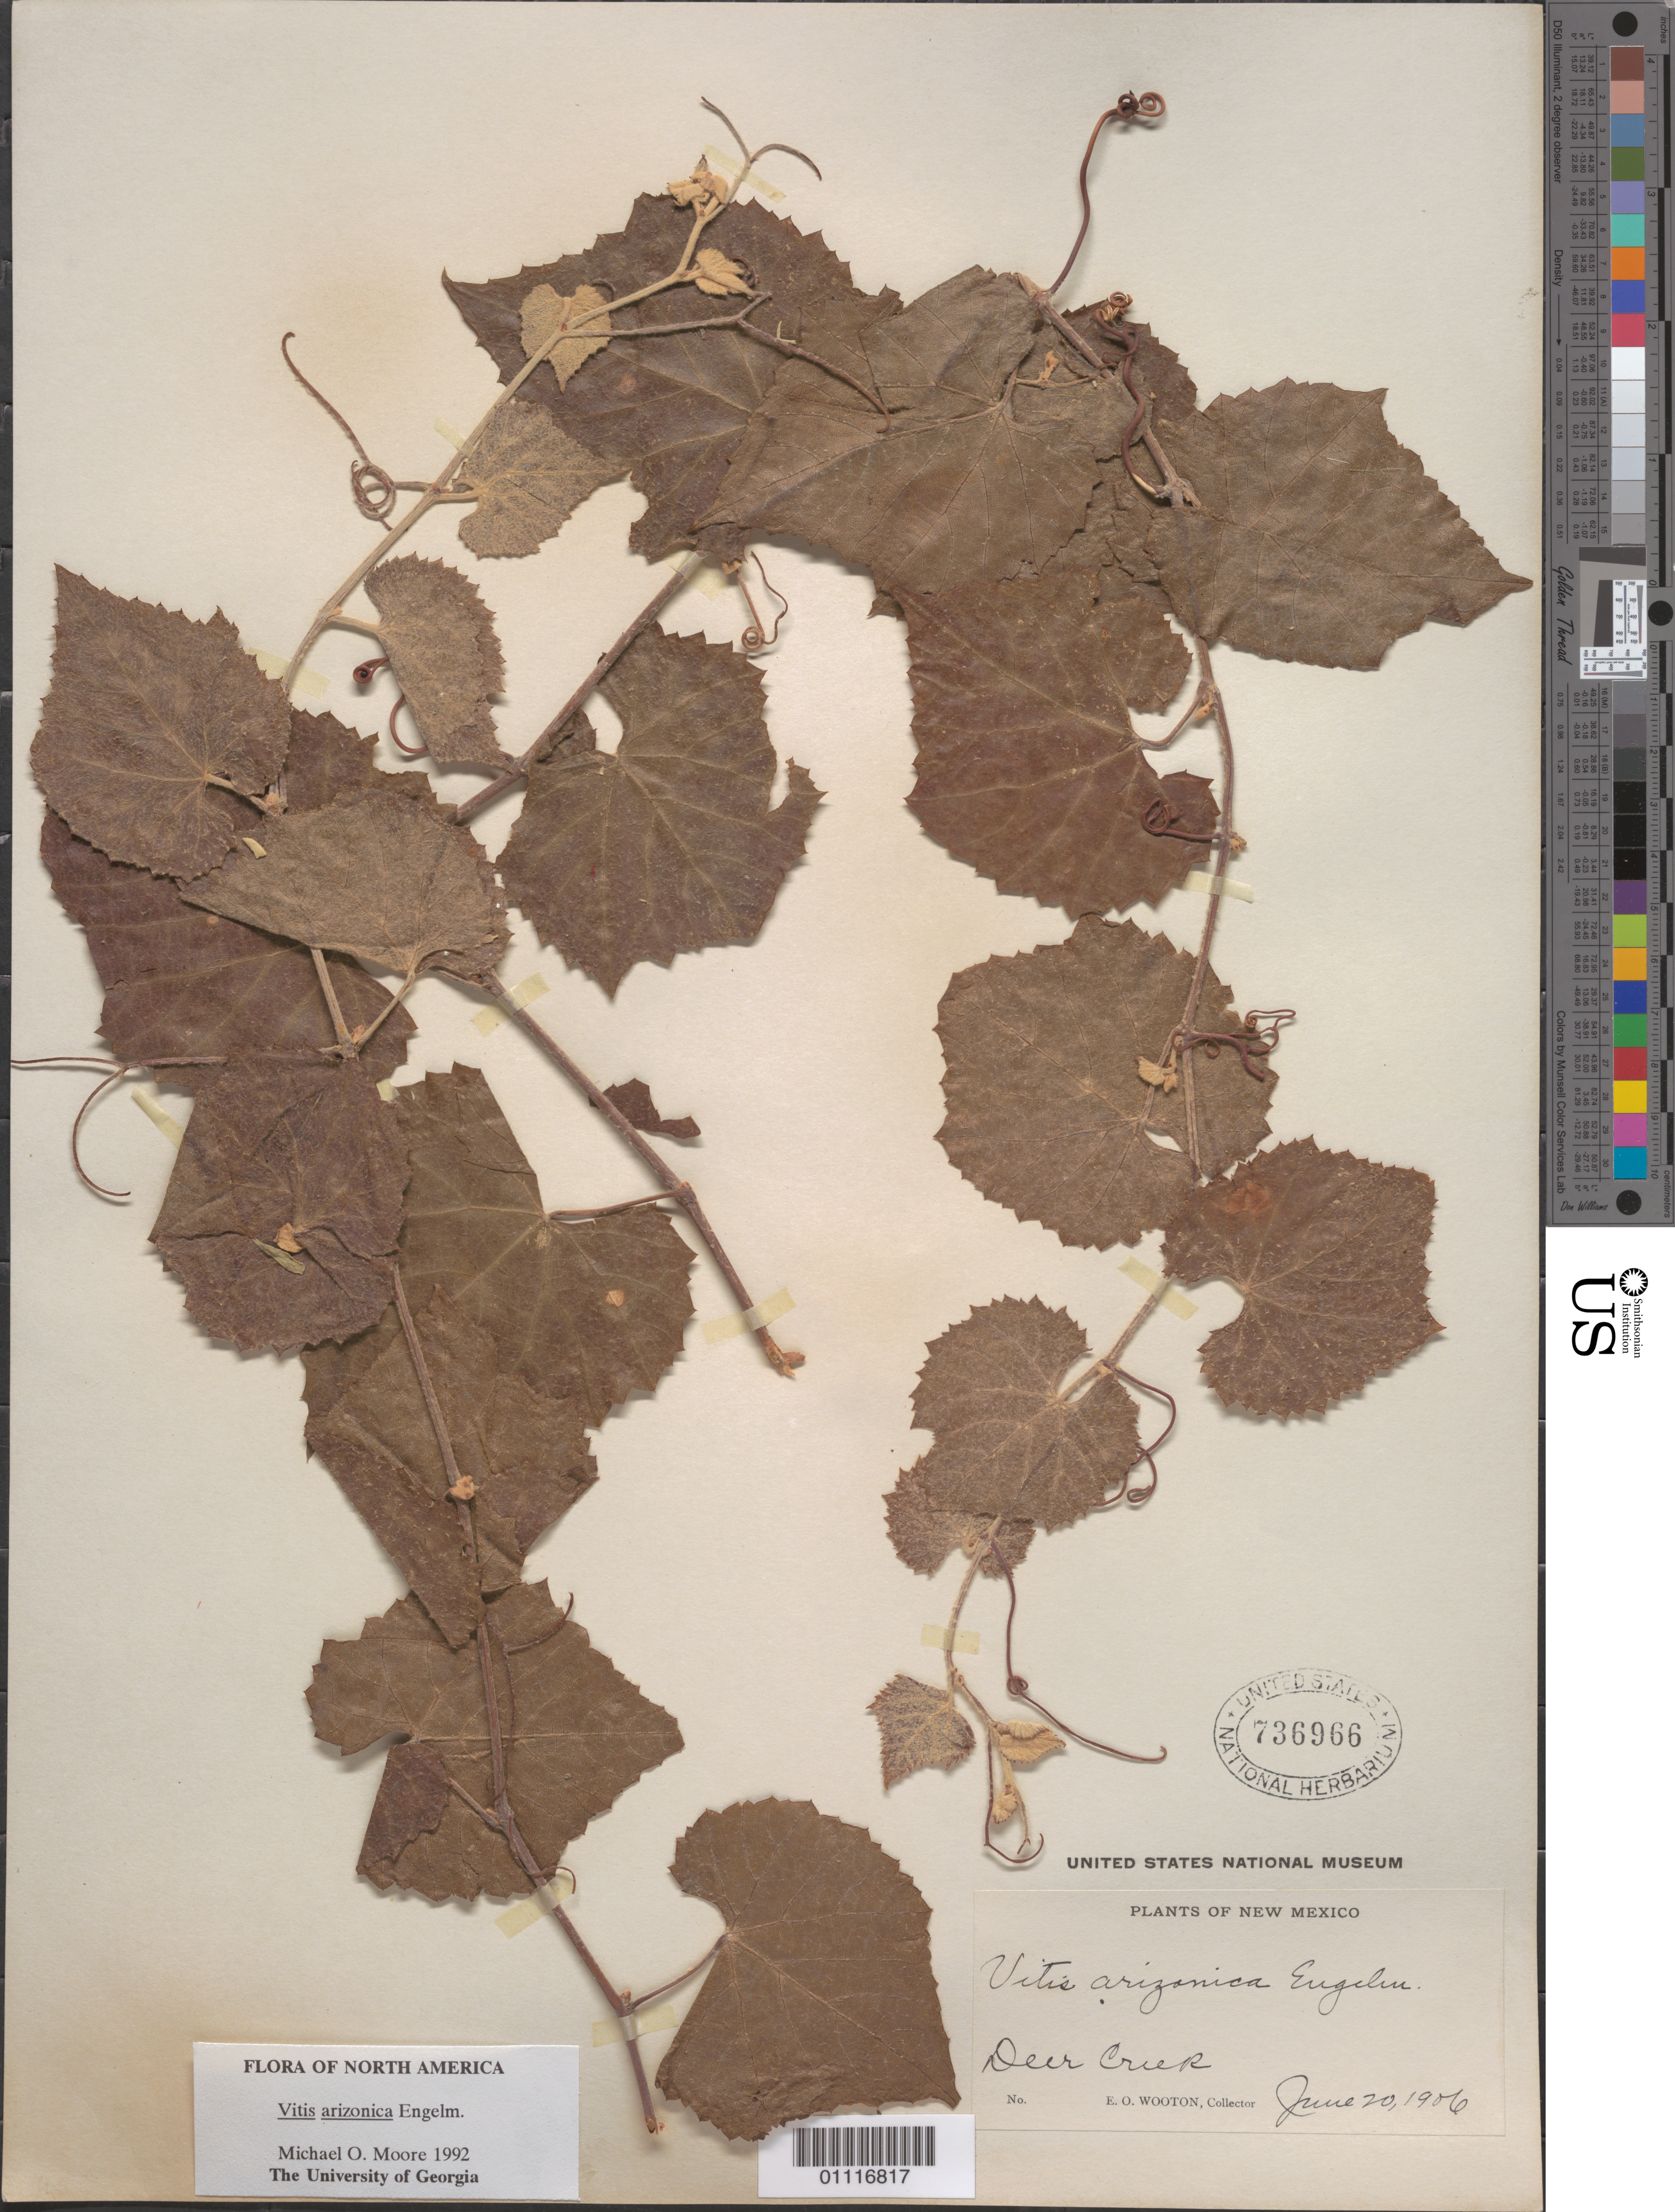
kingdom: Plantae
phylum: Tracheophyta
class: Magnoliopsida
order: Vitales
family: Vitaceae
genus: Vitis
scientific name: Vitis arizonica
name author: Engelm.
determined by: Moore, M. O.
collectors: E. O. Wooton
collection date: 1906-06-20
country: United States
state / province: New Mexico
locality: Deer Creek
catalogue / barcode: US 736966